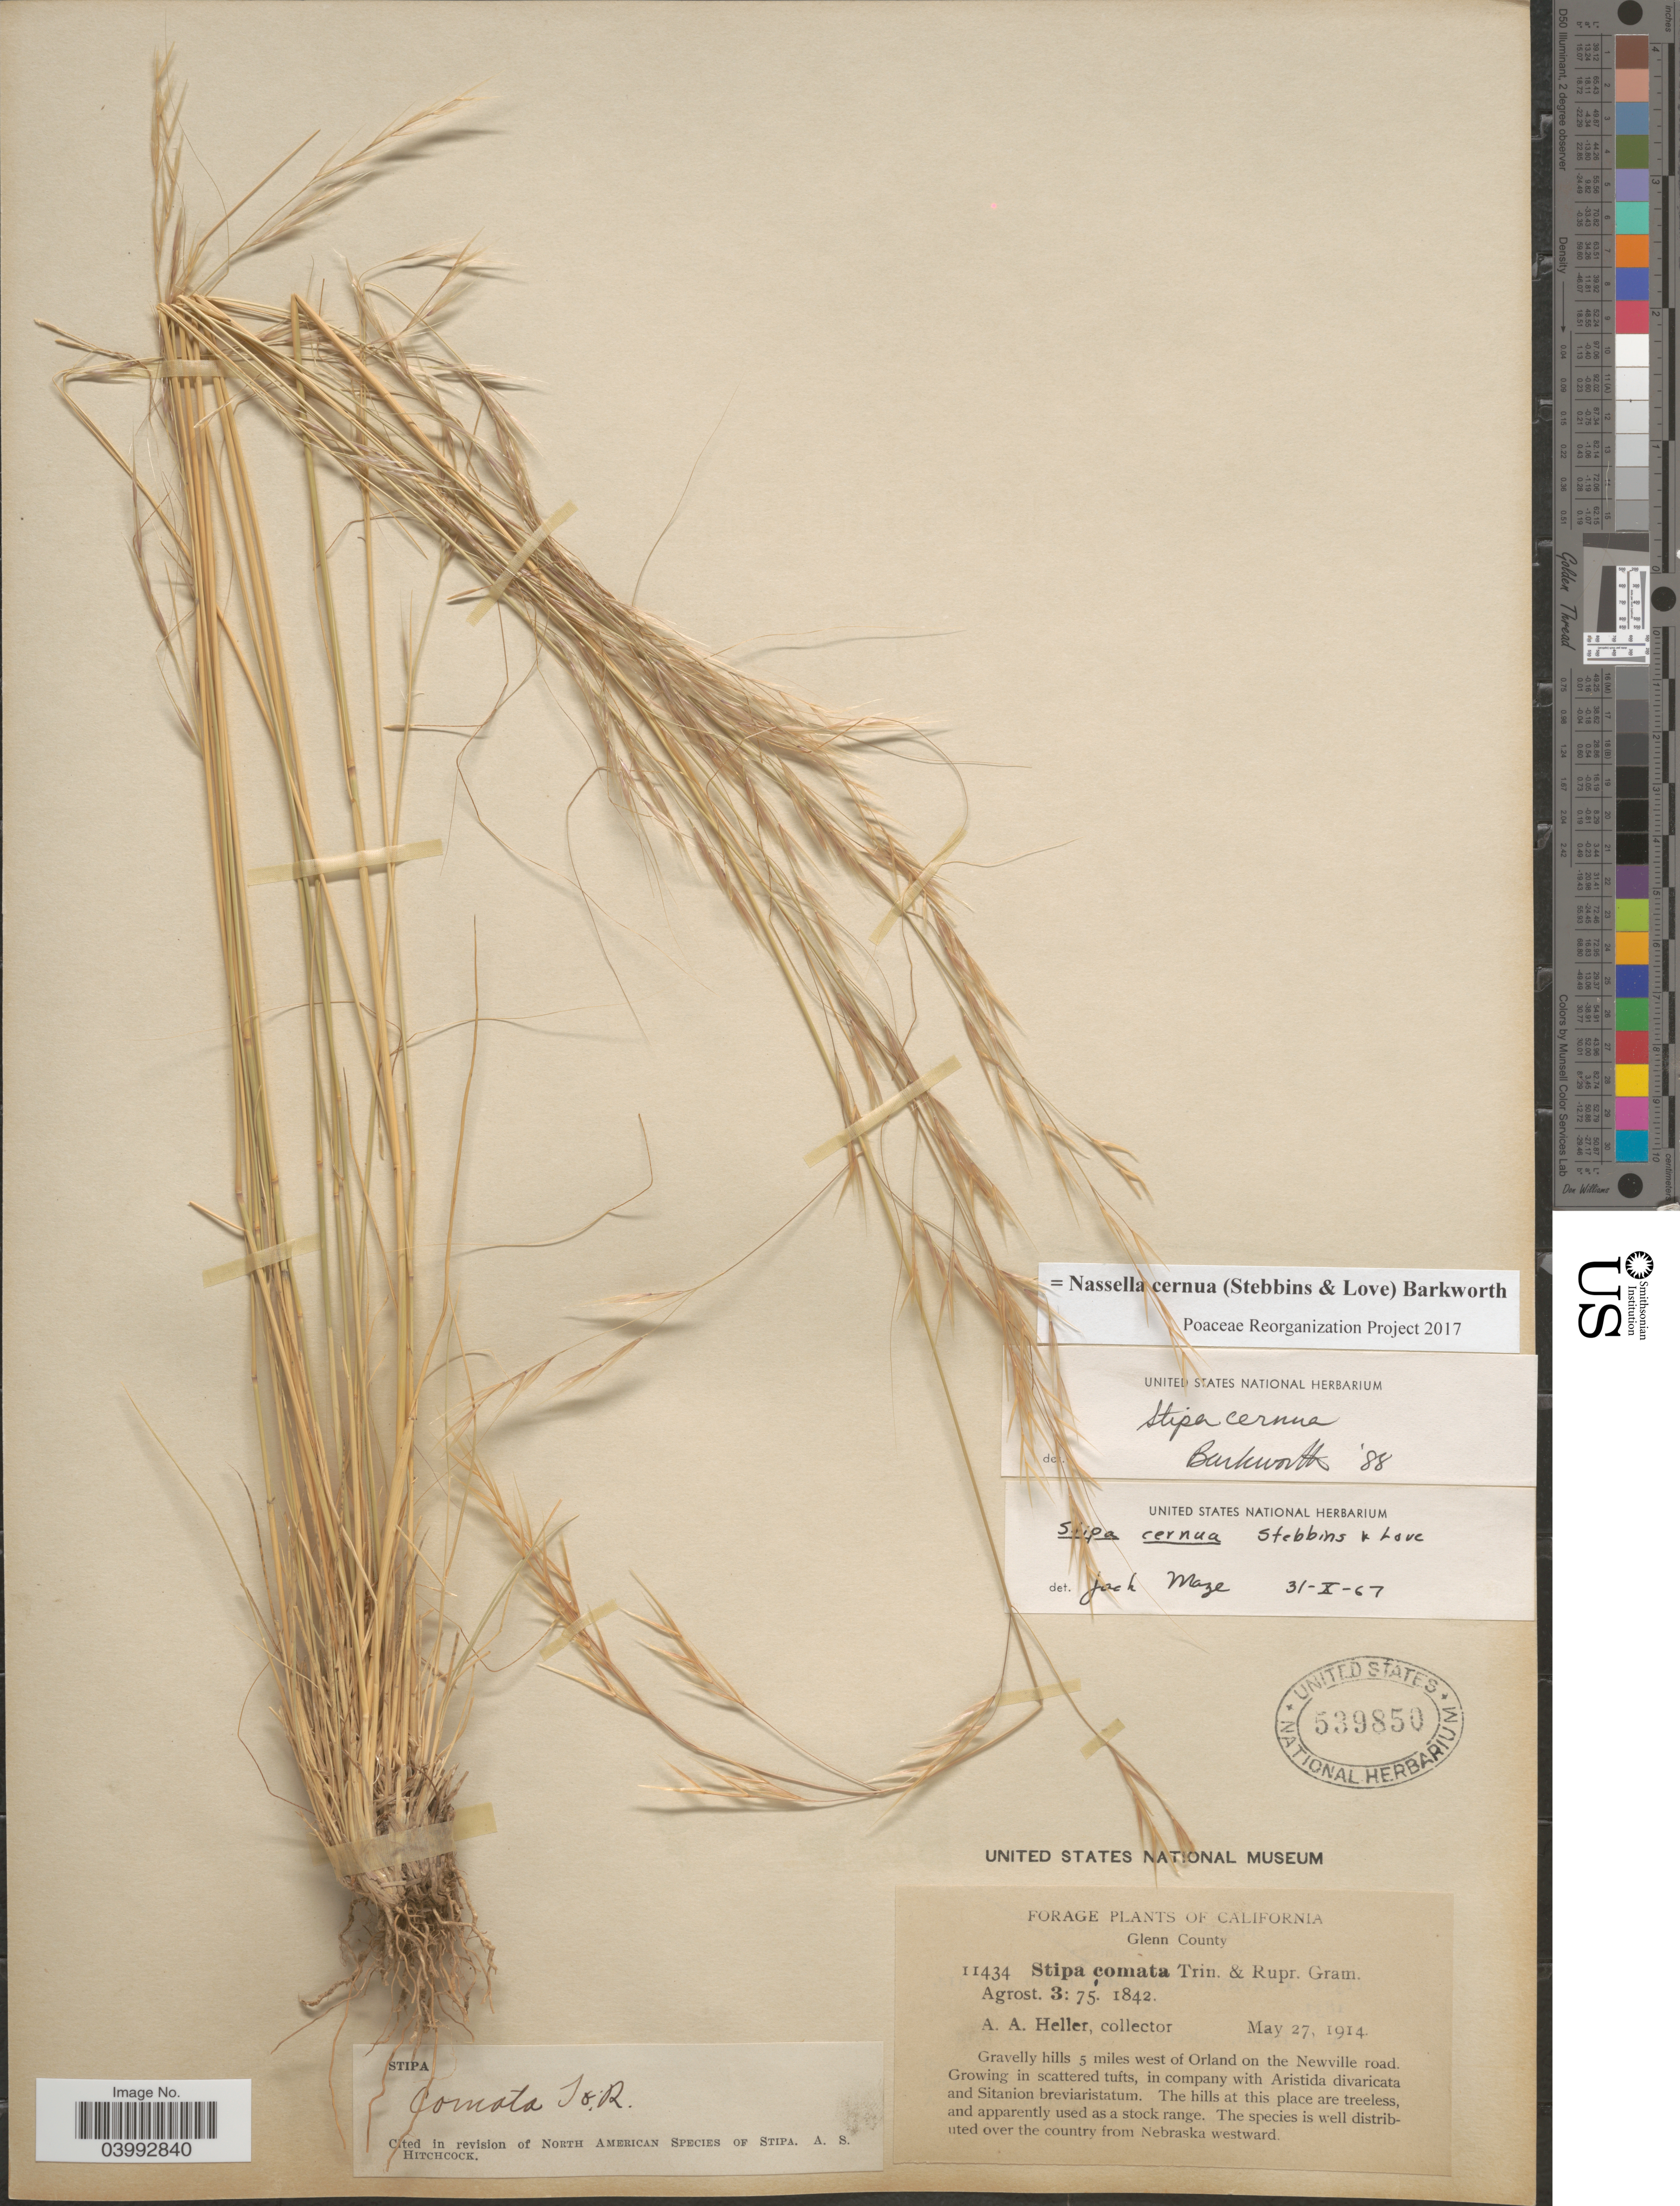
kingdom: Plantae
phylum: Tracheophyta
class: Liliopsida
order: Poales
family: Poaceae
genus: Nassella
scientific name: Nassella cernua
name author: (Stebbins & Love) Barkworth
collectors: A. A. Heller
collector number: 11434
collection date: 1914-05-27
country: United States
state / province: California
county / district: Glenn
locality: Glenn County. Gravelly hills 5 miles west of Orland on the Newville road.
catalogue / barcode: US 539850